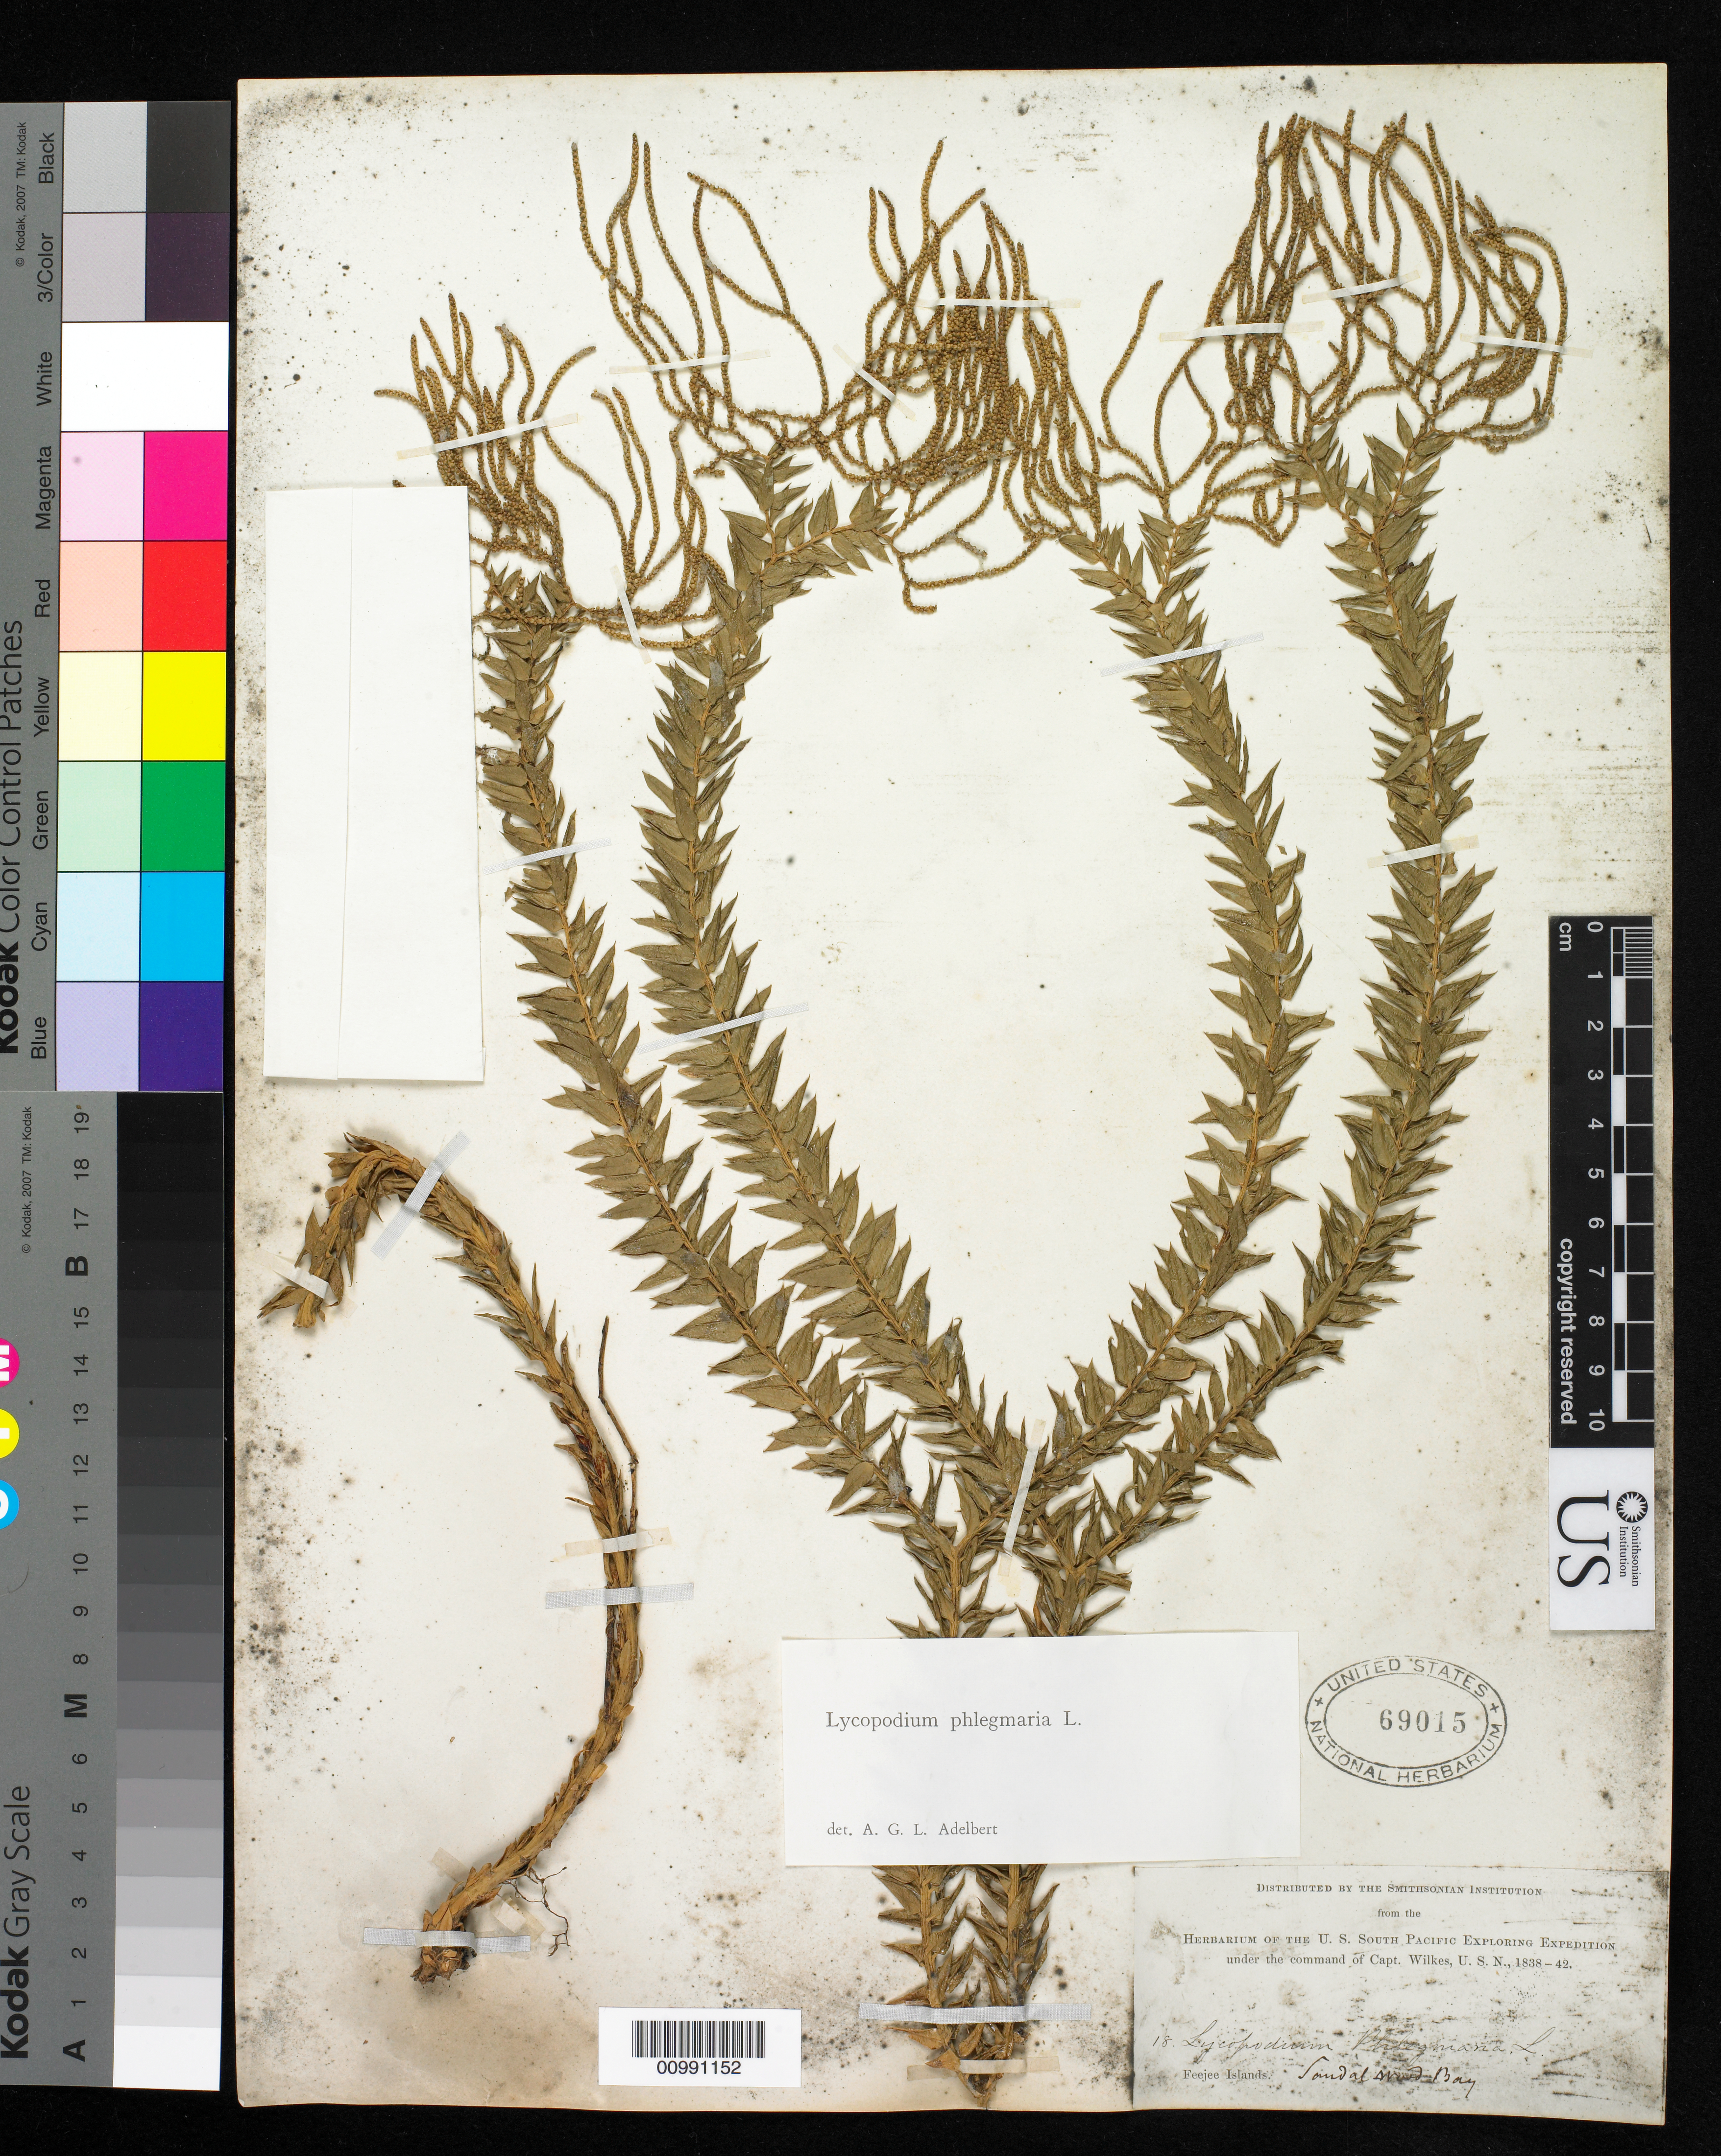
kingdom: Plantae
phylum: Tracheophyta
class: Lycopodiopsida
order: Lycopodiales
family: Lycopodiaceae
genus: Phlegmariurus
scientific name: Phlegmariurus trifoliatus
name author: (Copel.) A. R. Field & Bostock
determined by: Field, A. R.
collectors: Wilkes Explor. Exped.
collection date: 1838/1842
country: Fiji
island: Ovalau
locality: Sandalwood Bay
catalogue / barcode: US 69015